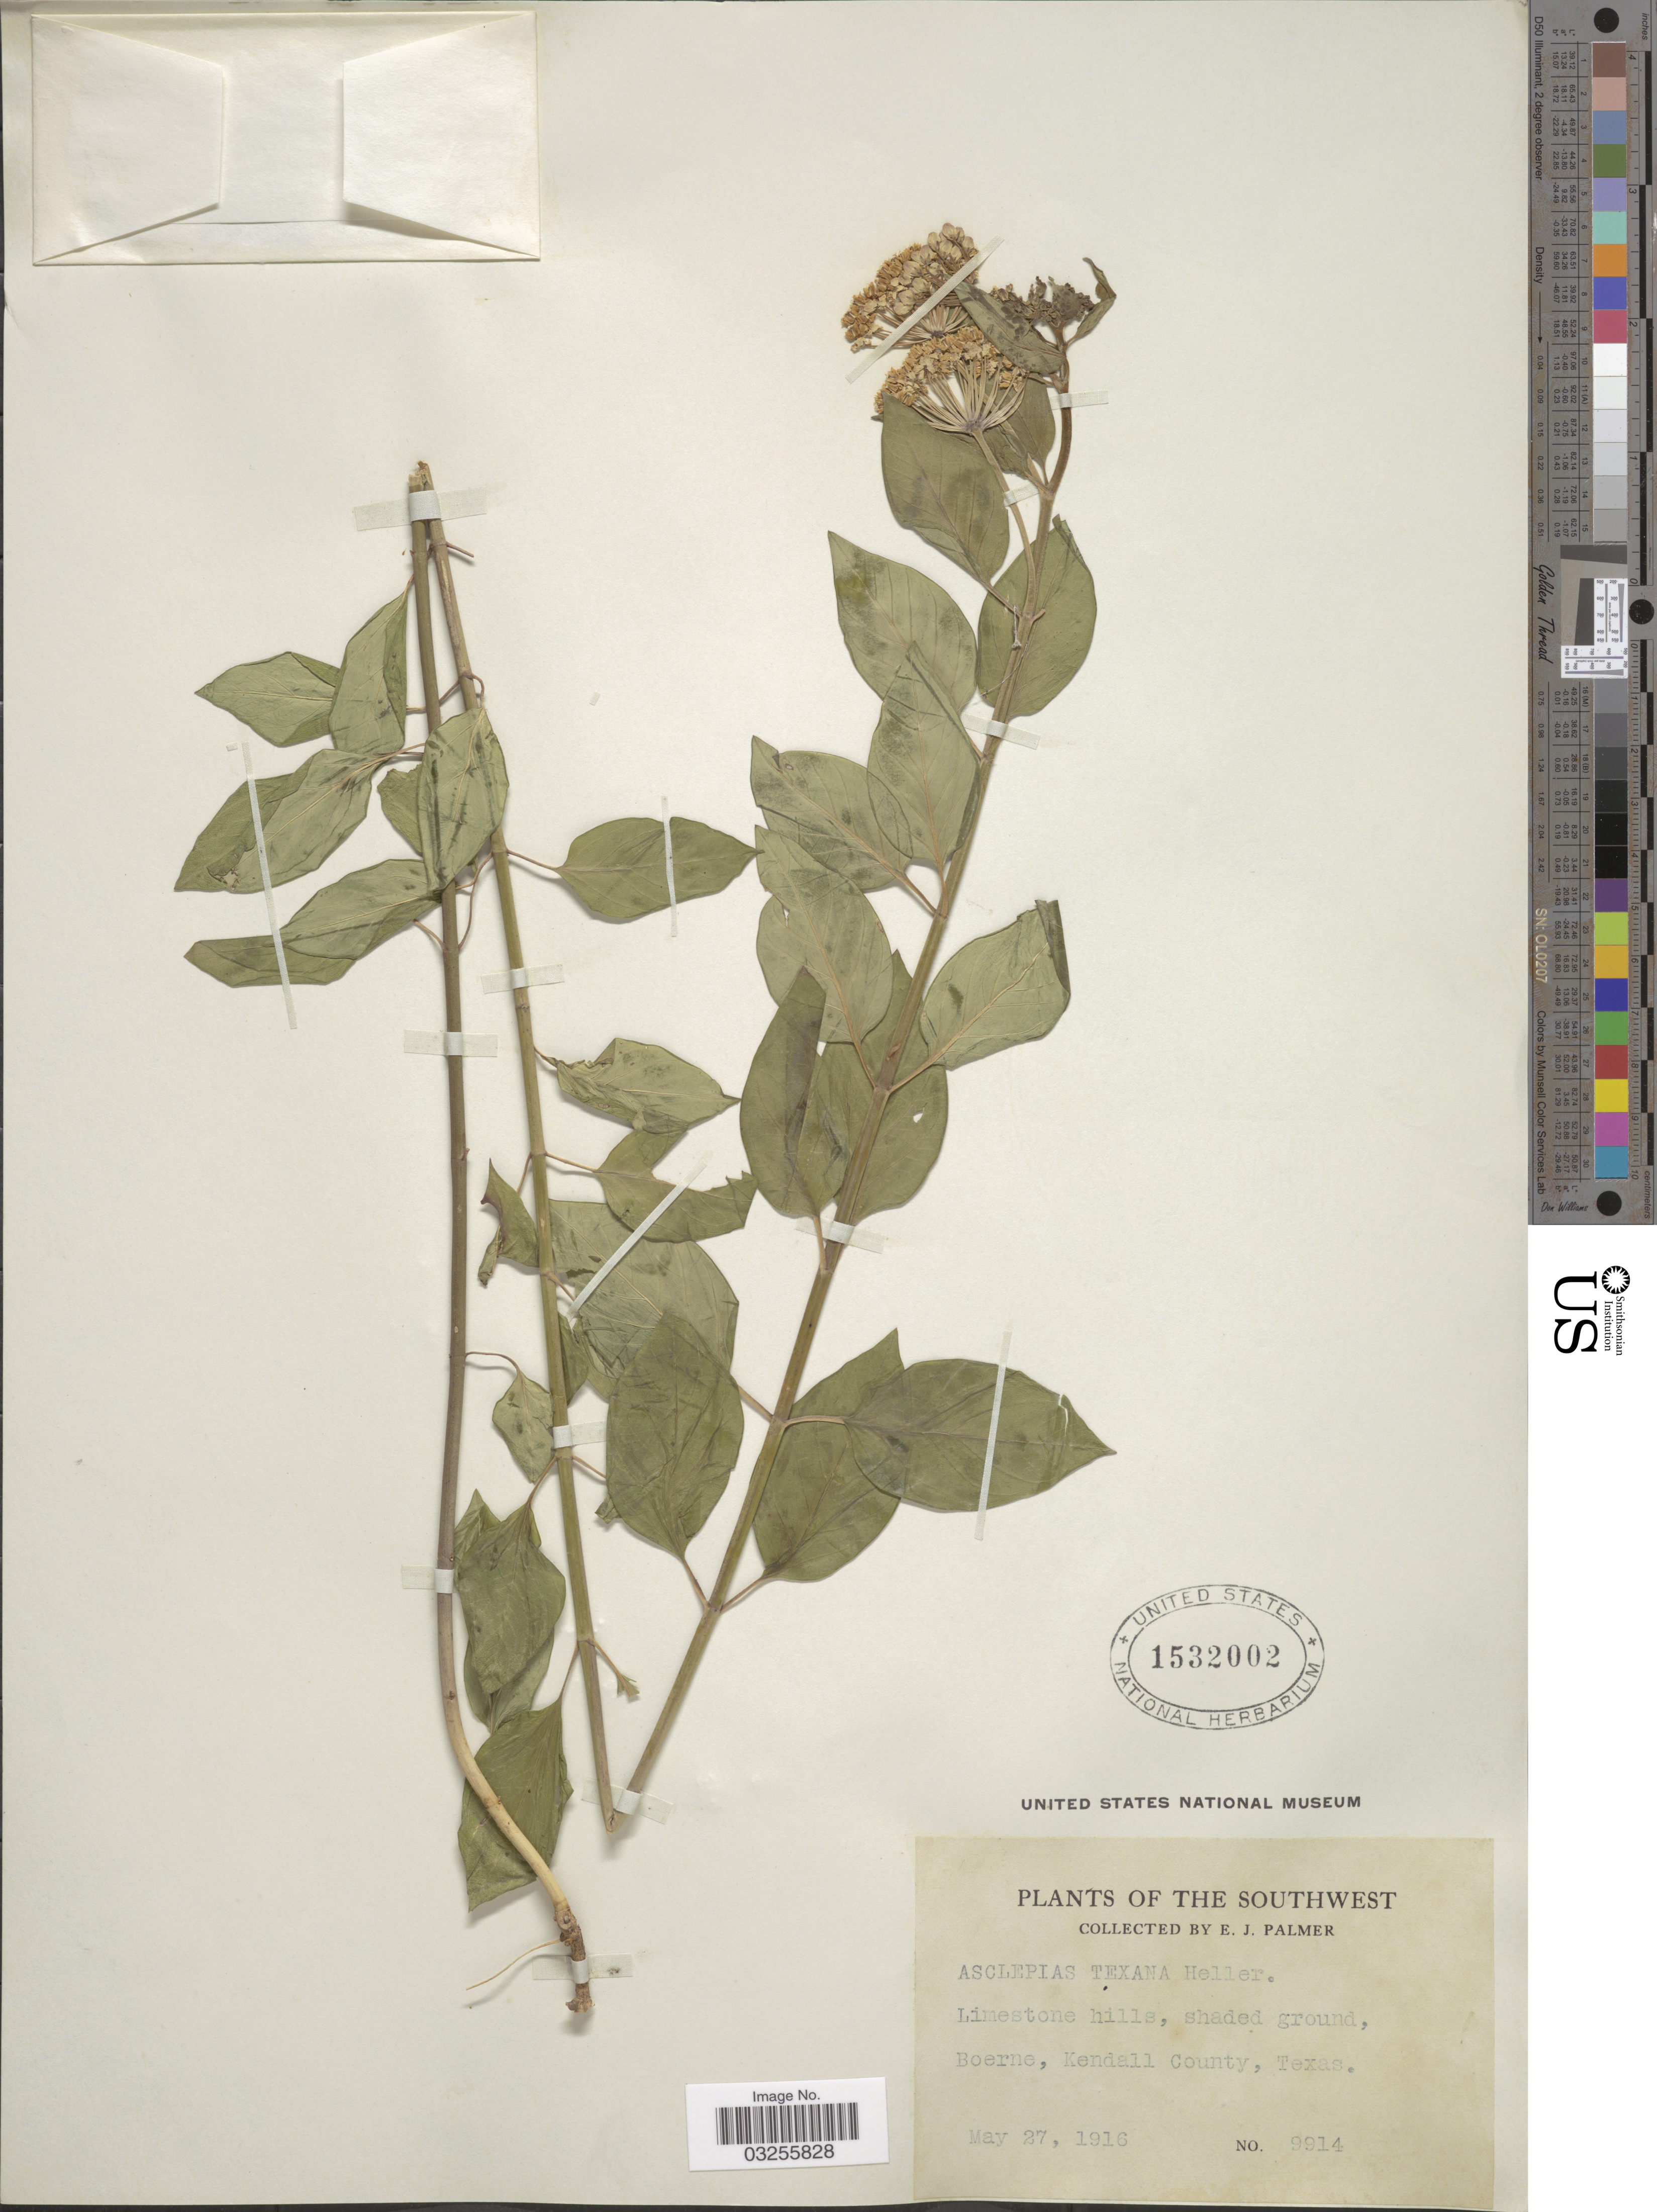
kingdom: Plantae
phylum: Tracheophyta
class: Magnoliopsida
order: Gentianales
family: Apocynaceae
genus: Asclepias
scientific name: Asclepias texana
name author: A. Heller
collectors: E. J. Palmer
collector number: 9914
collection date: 1916-05-27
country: United States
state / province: Texas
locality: The Southwest. Boerne, Kendall County.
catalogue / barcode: US 1532002